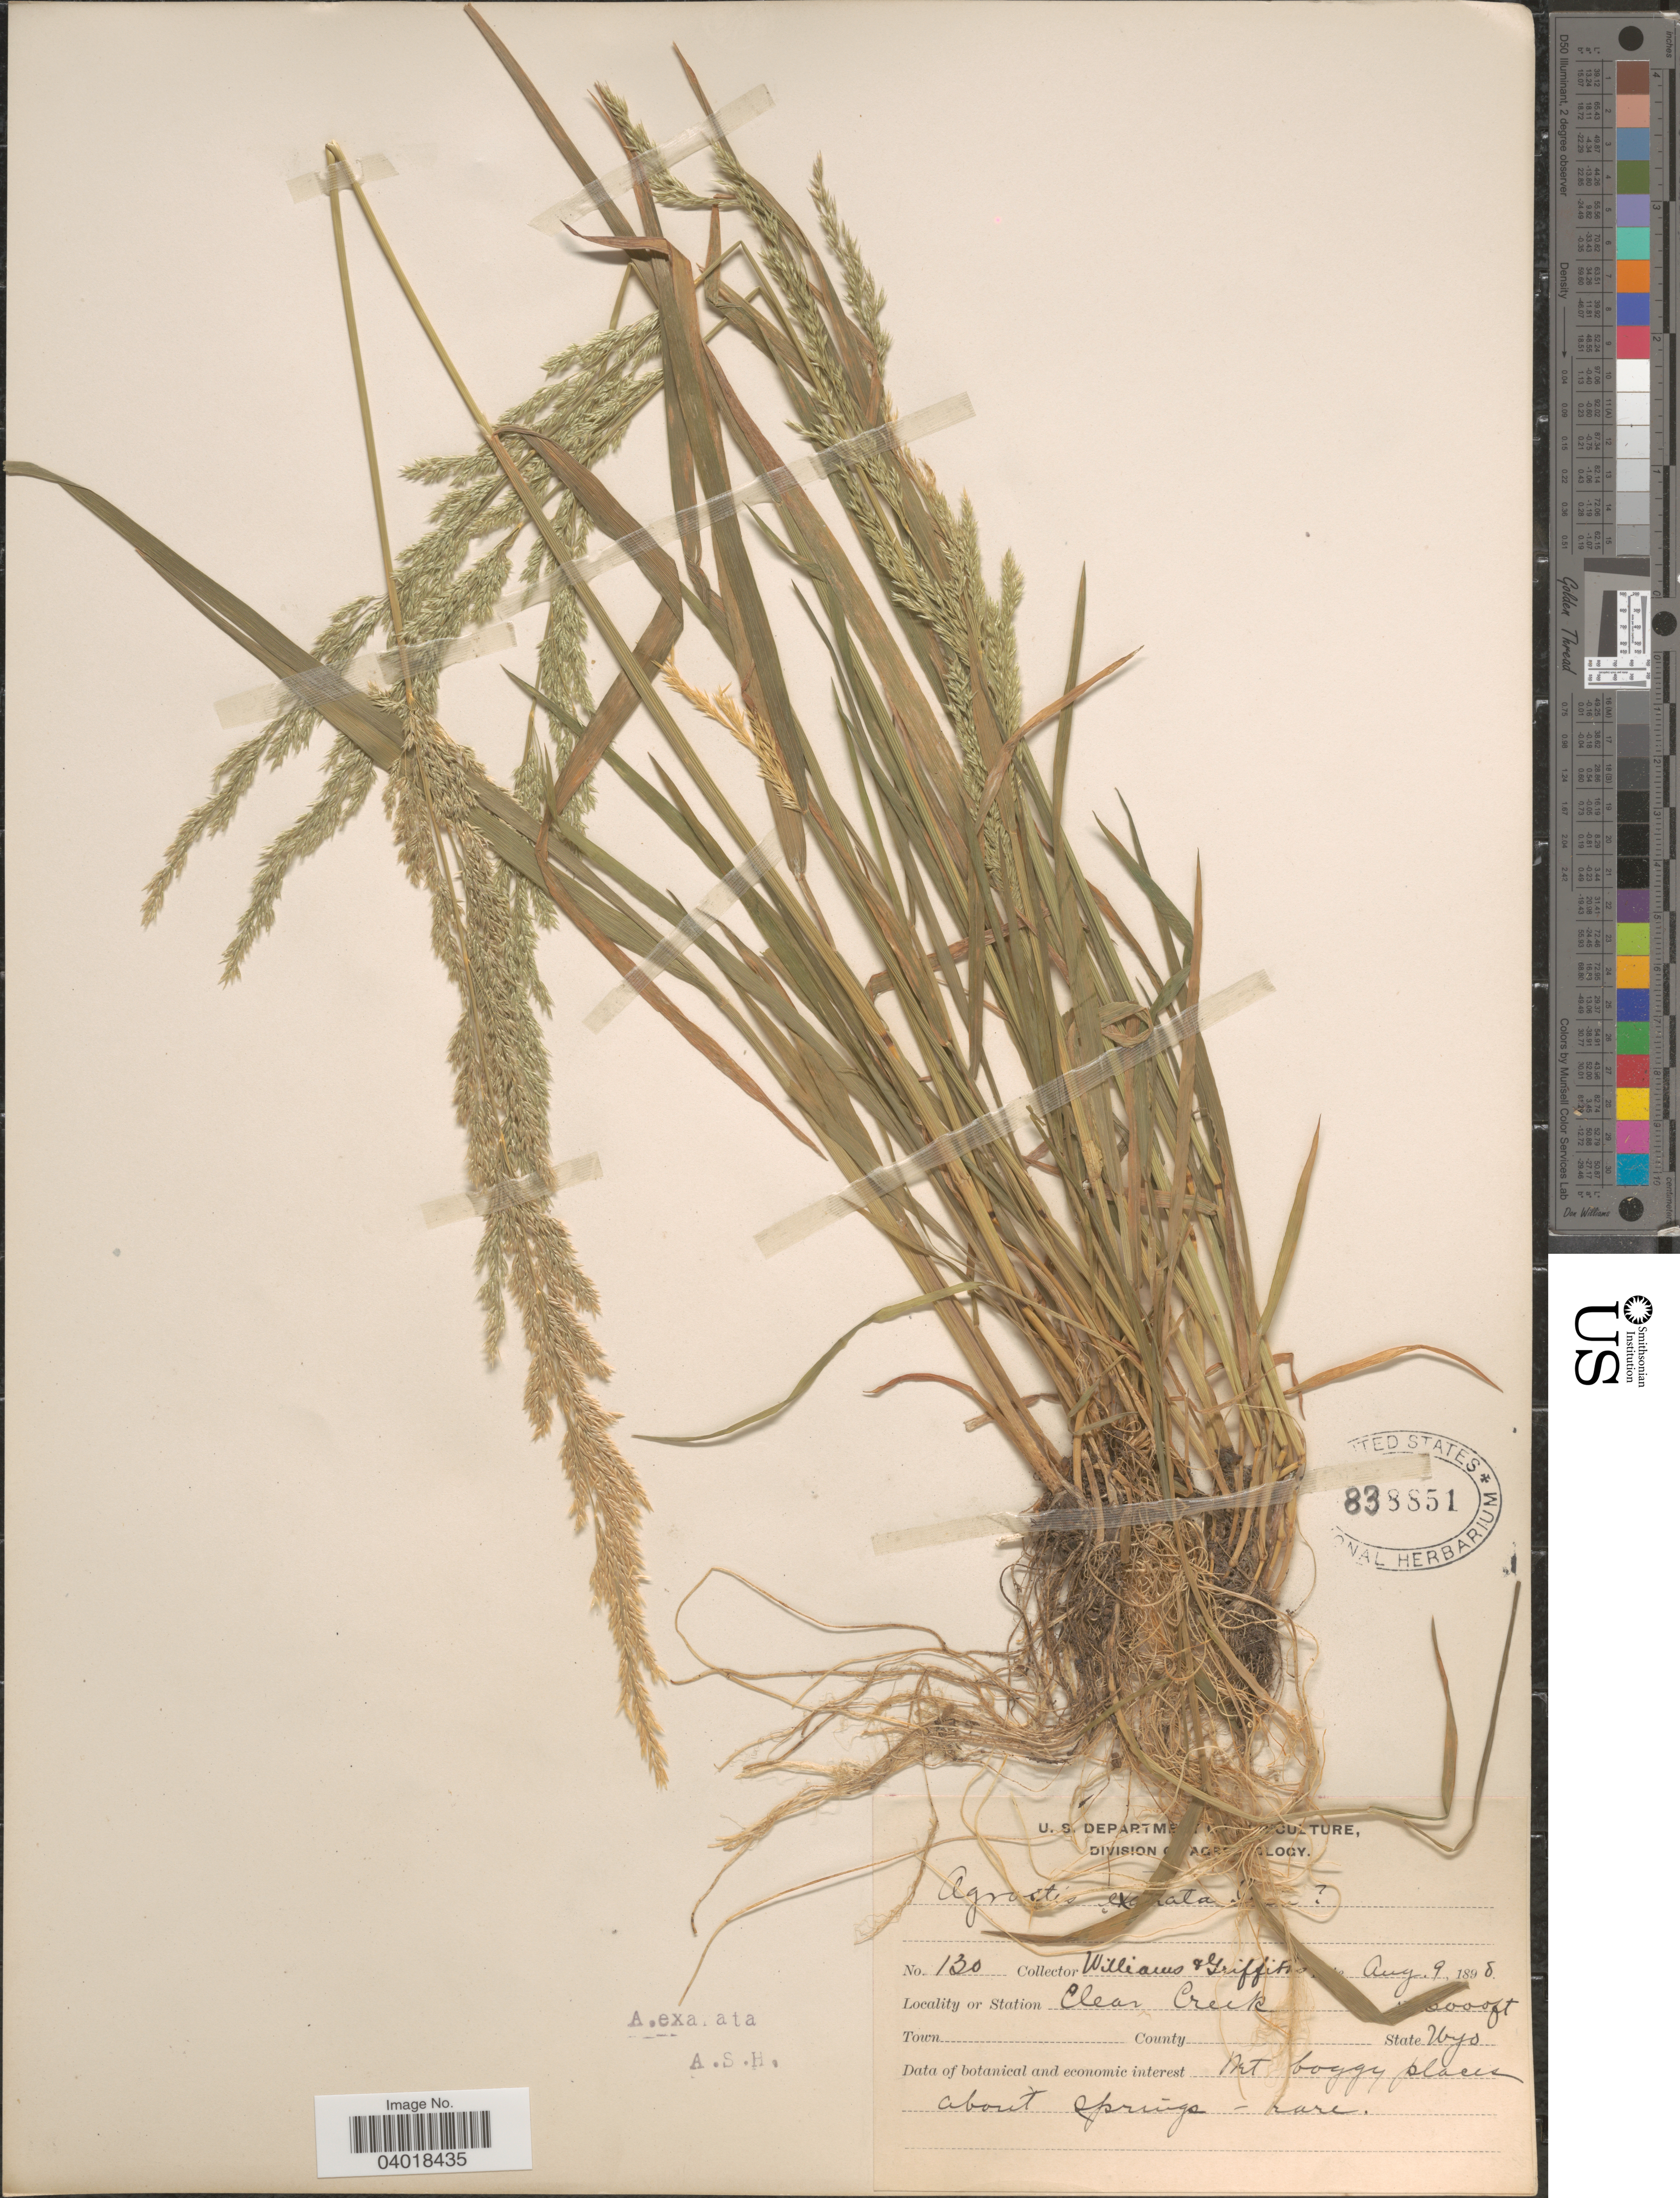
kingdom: Plantae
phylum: Tracheophyta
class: Liliopsida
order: Poales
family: Poaceae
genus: Agrostis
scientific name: Agrostis exarata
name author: Trin.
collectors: -- Williams & -- Griffiths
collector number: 130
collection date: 1898-08-09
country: United States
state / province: Wyoming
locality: Station Clear Creek.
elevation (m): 1829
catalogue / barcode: US 838851